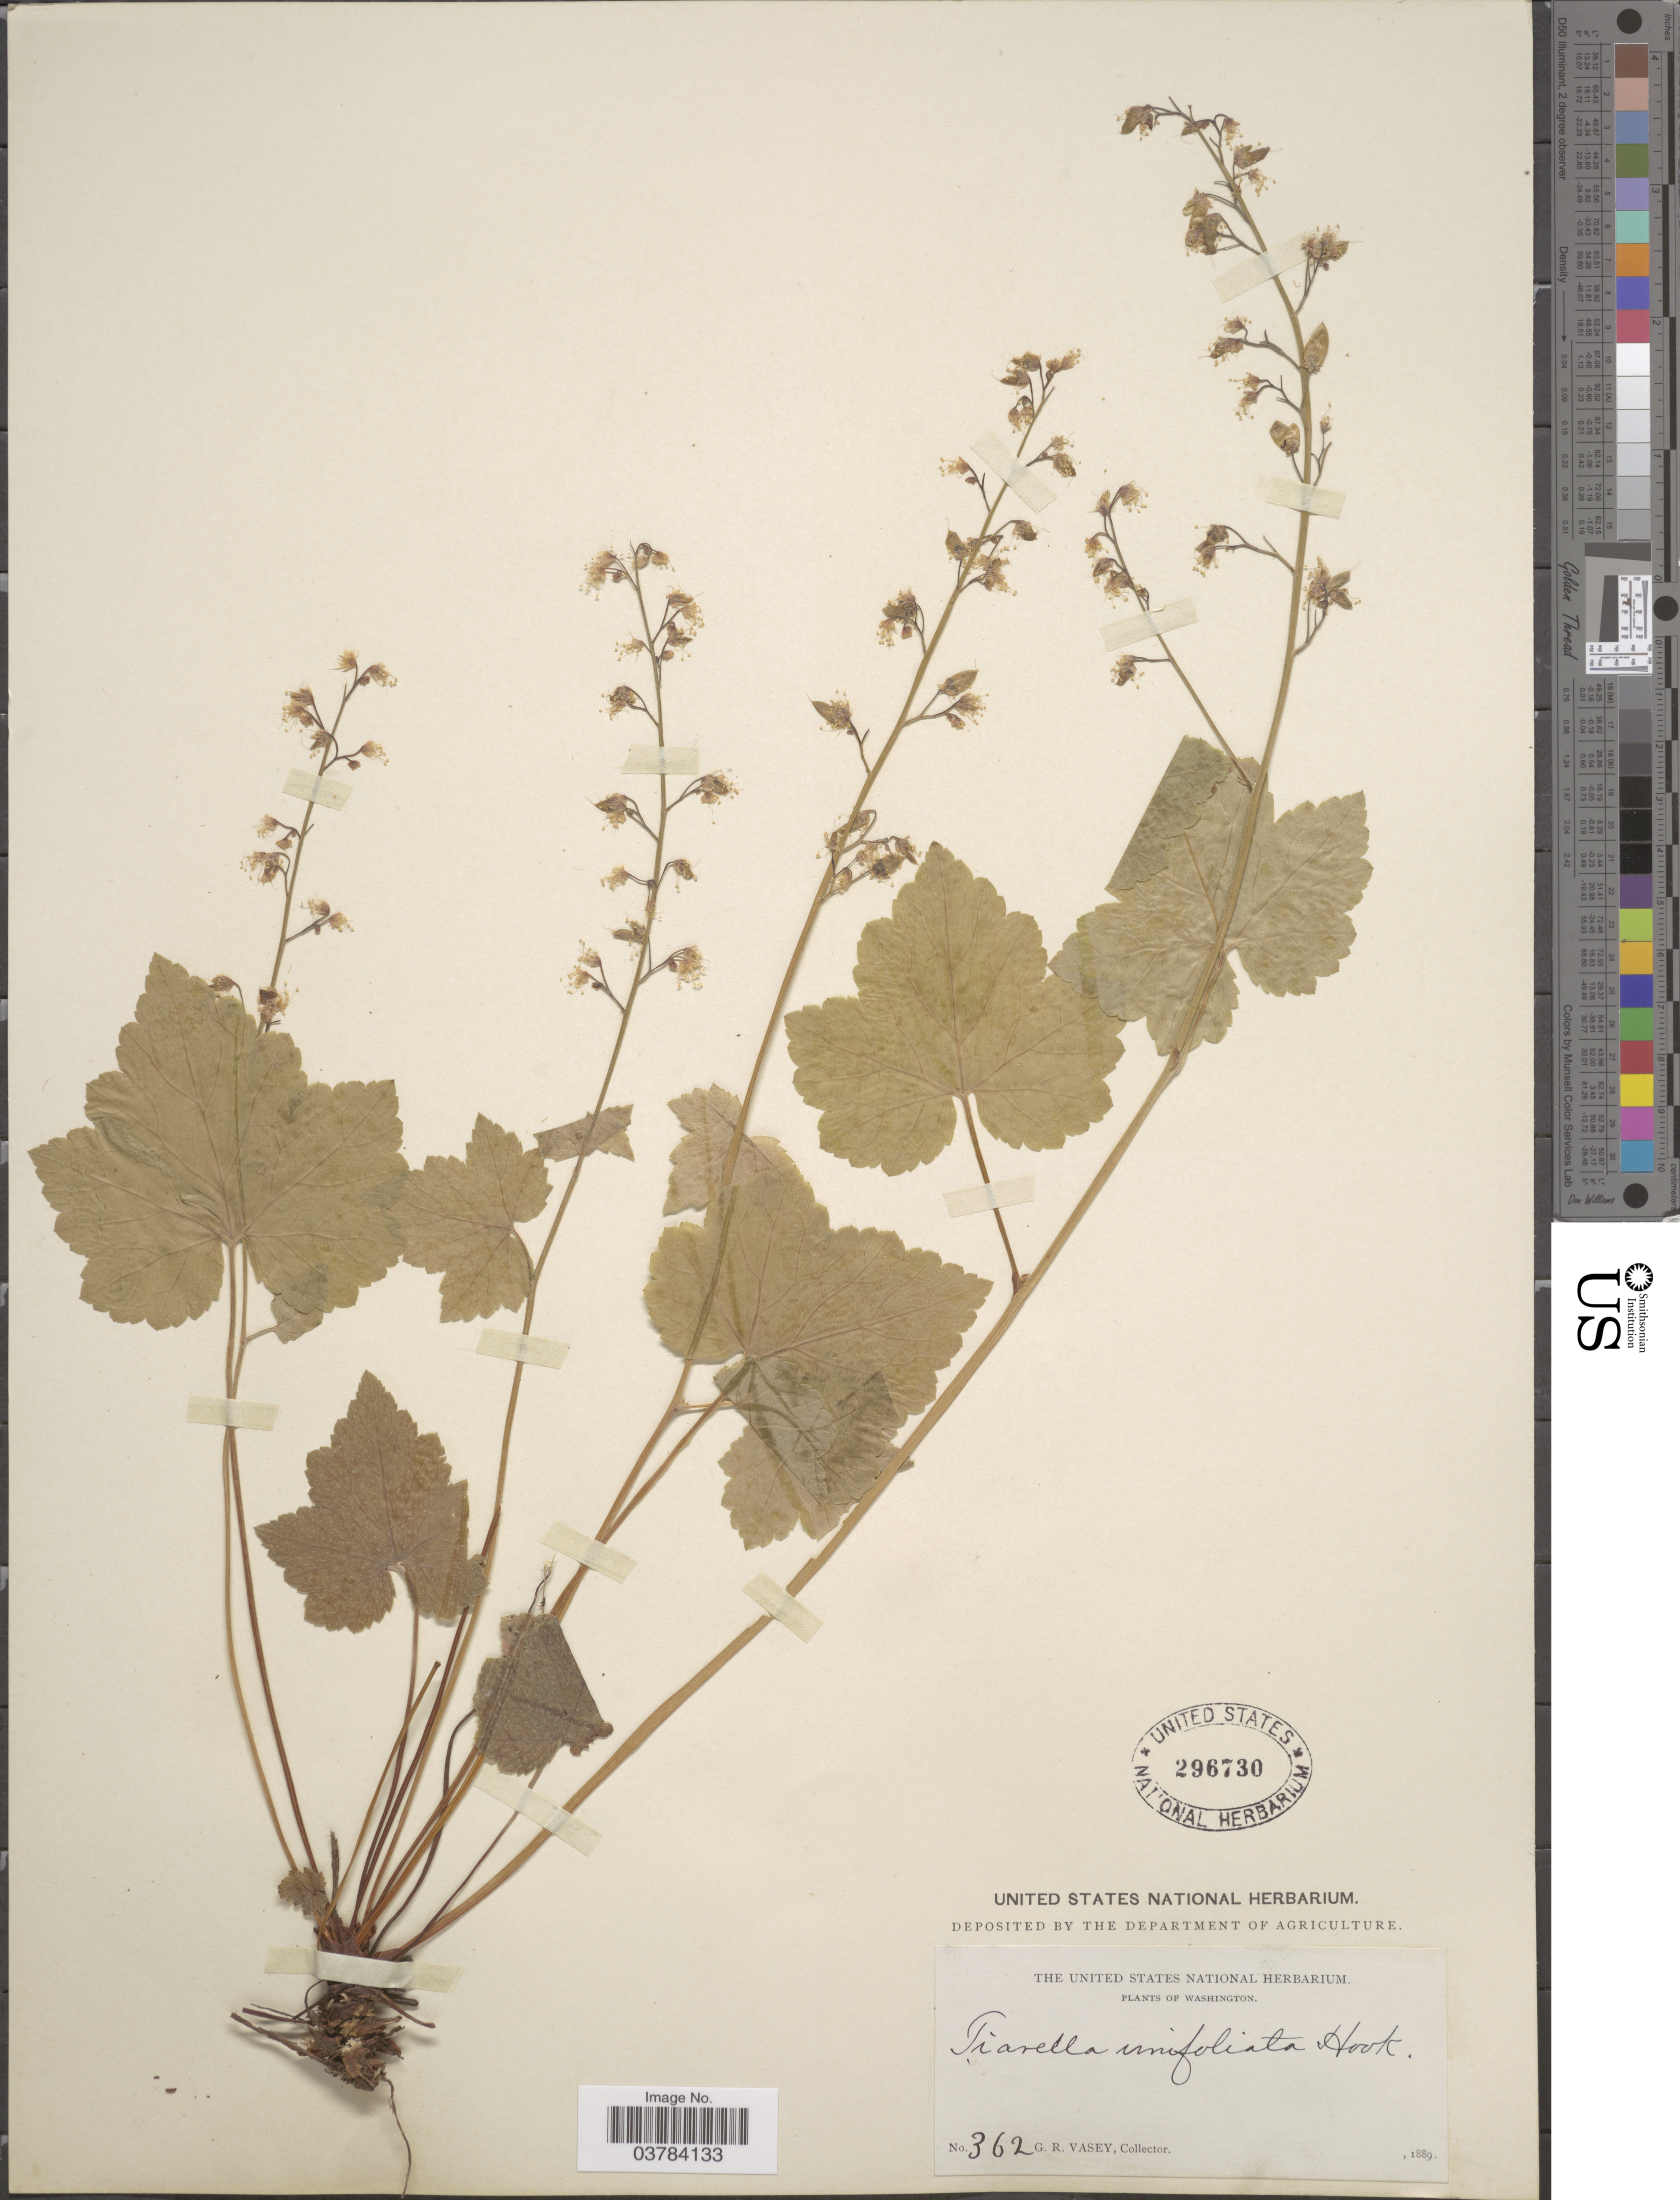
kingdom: Plantae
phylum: Tracheophyta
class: Magnoliopsida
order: Saxifragales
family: Saxifragaceae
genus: Tiarella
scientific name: Tiarella unifoliata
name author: Hook.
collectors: G. R. Vasey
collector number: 362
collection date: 1889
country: United States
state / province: Washington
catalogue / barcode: US 296730